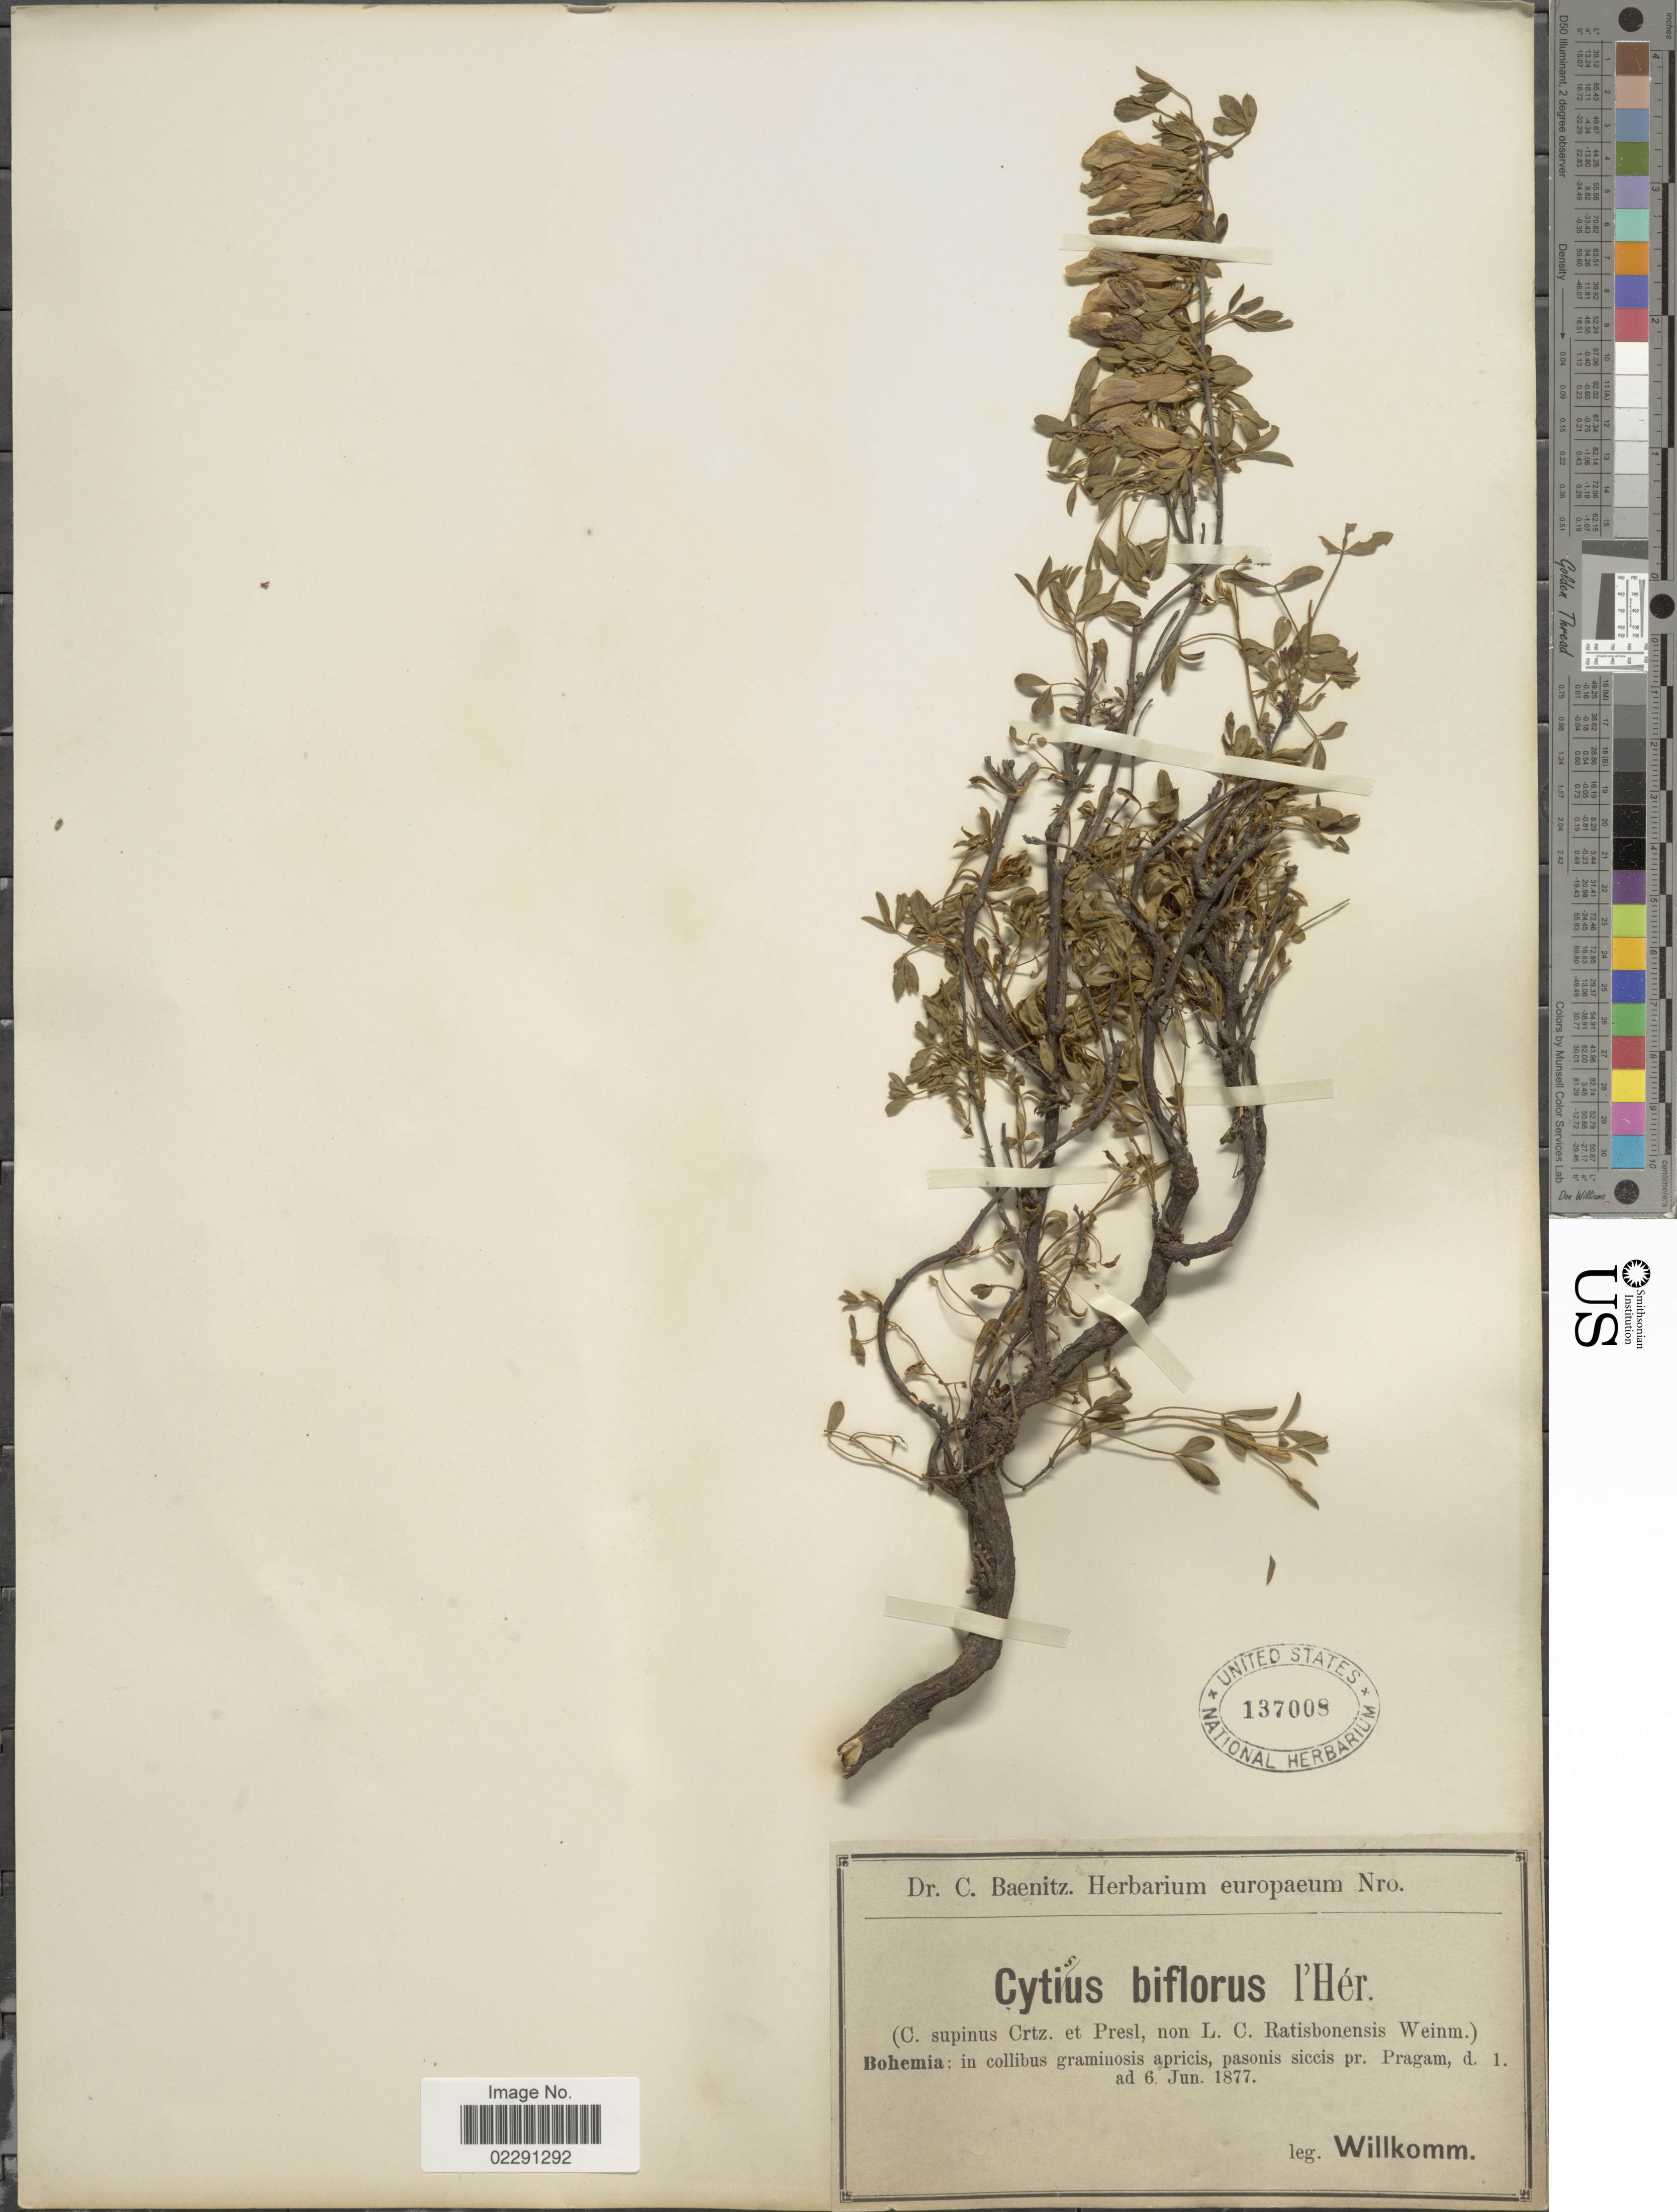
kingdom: Plantae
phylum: Tracheophyta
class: Magnoliopsida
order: Fabales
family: Fabaceae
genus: Cytisus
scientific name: Cytisus ratisbonensis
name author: Schaeff.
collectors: -. Willkomm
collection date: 1877-06-06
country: Czechia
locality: Bohemia: in collibus graminosis apricis, pasonis siccis pr. Pragam.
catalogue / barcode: US 137008